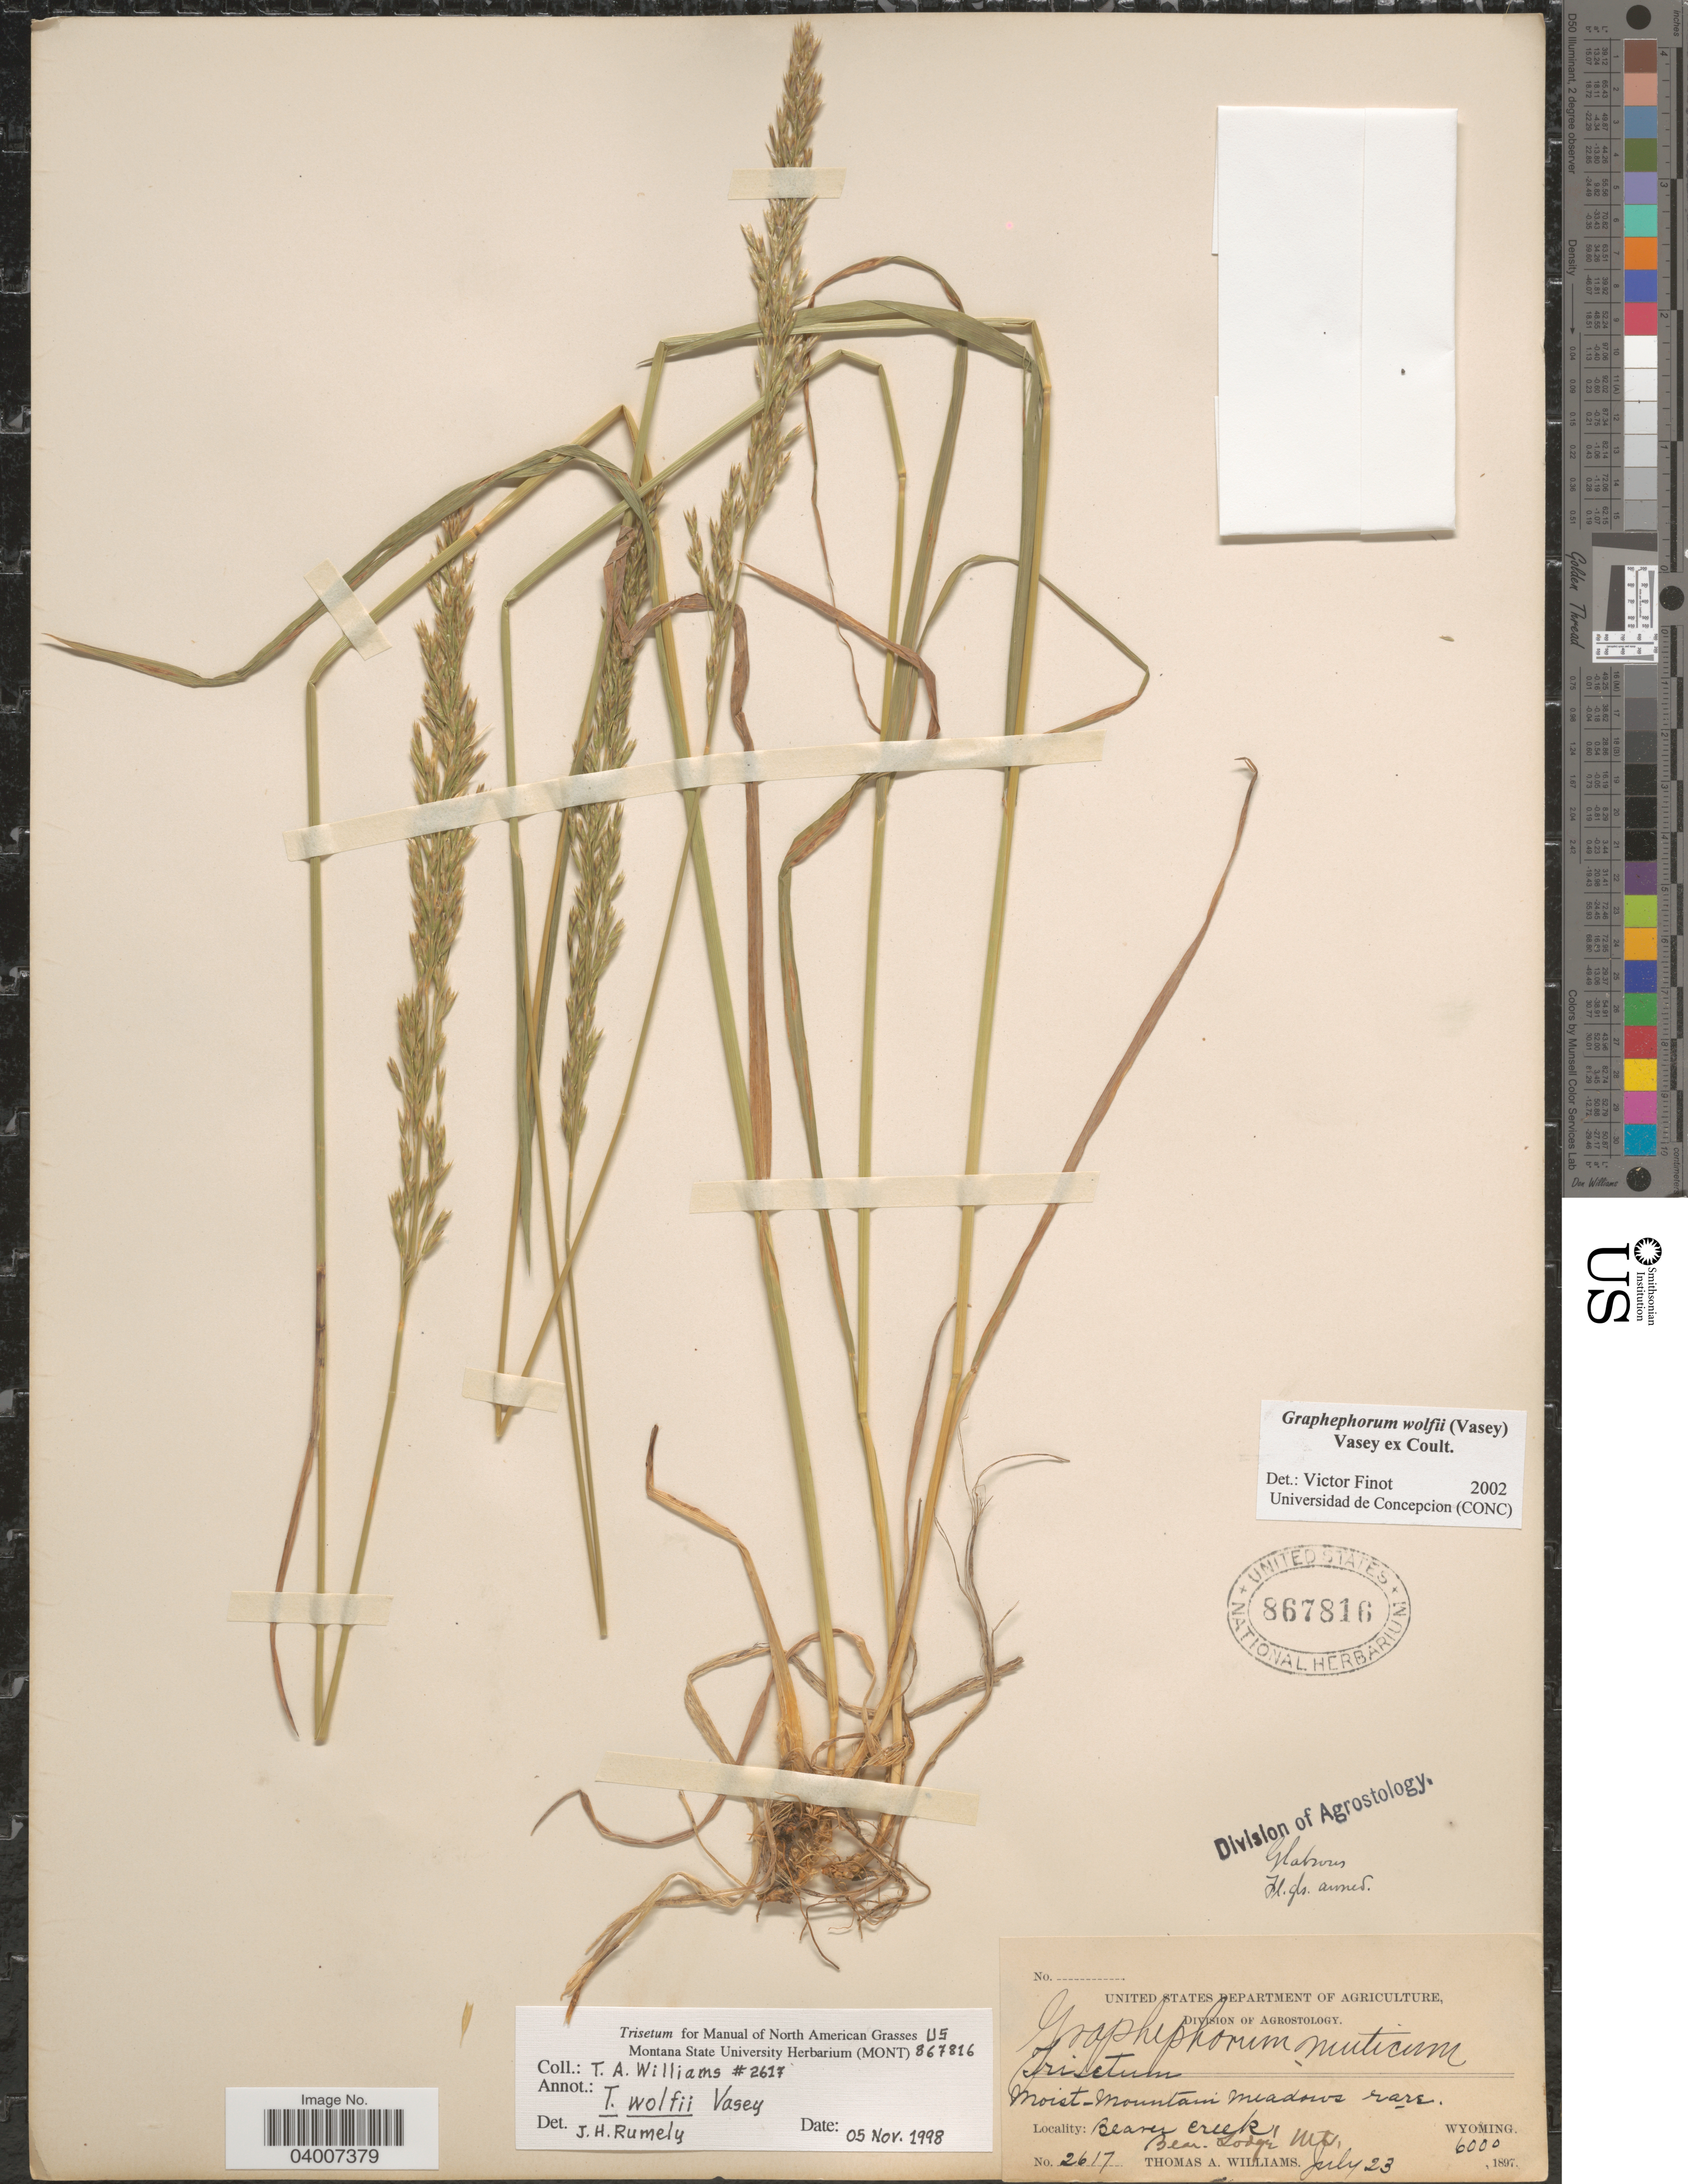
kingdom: Plantae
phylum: Tracheophyta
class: Liliopsida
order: Poales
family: Poaceae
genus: Graphephorum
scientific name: Graphephorum wolfii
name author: (E. Fourn.) Vasey ex Coult.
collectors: T. A. Williams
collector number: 2617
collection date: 1897-07-23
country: United States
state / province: Wyoming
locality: Beaver Creek, Bear Lodge Mt.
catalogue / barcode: US 867816